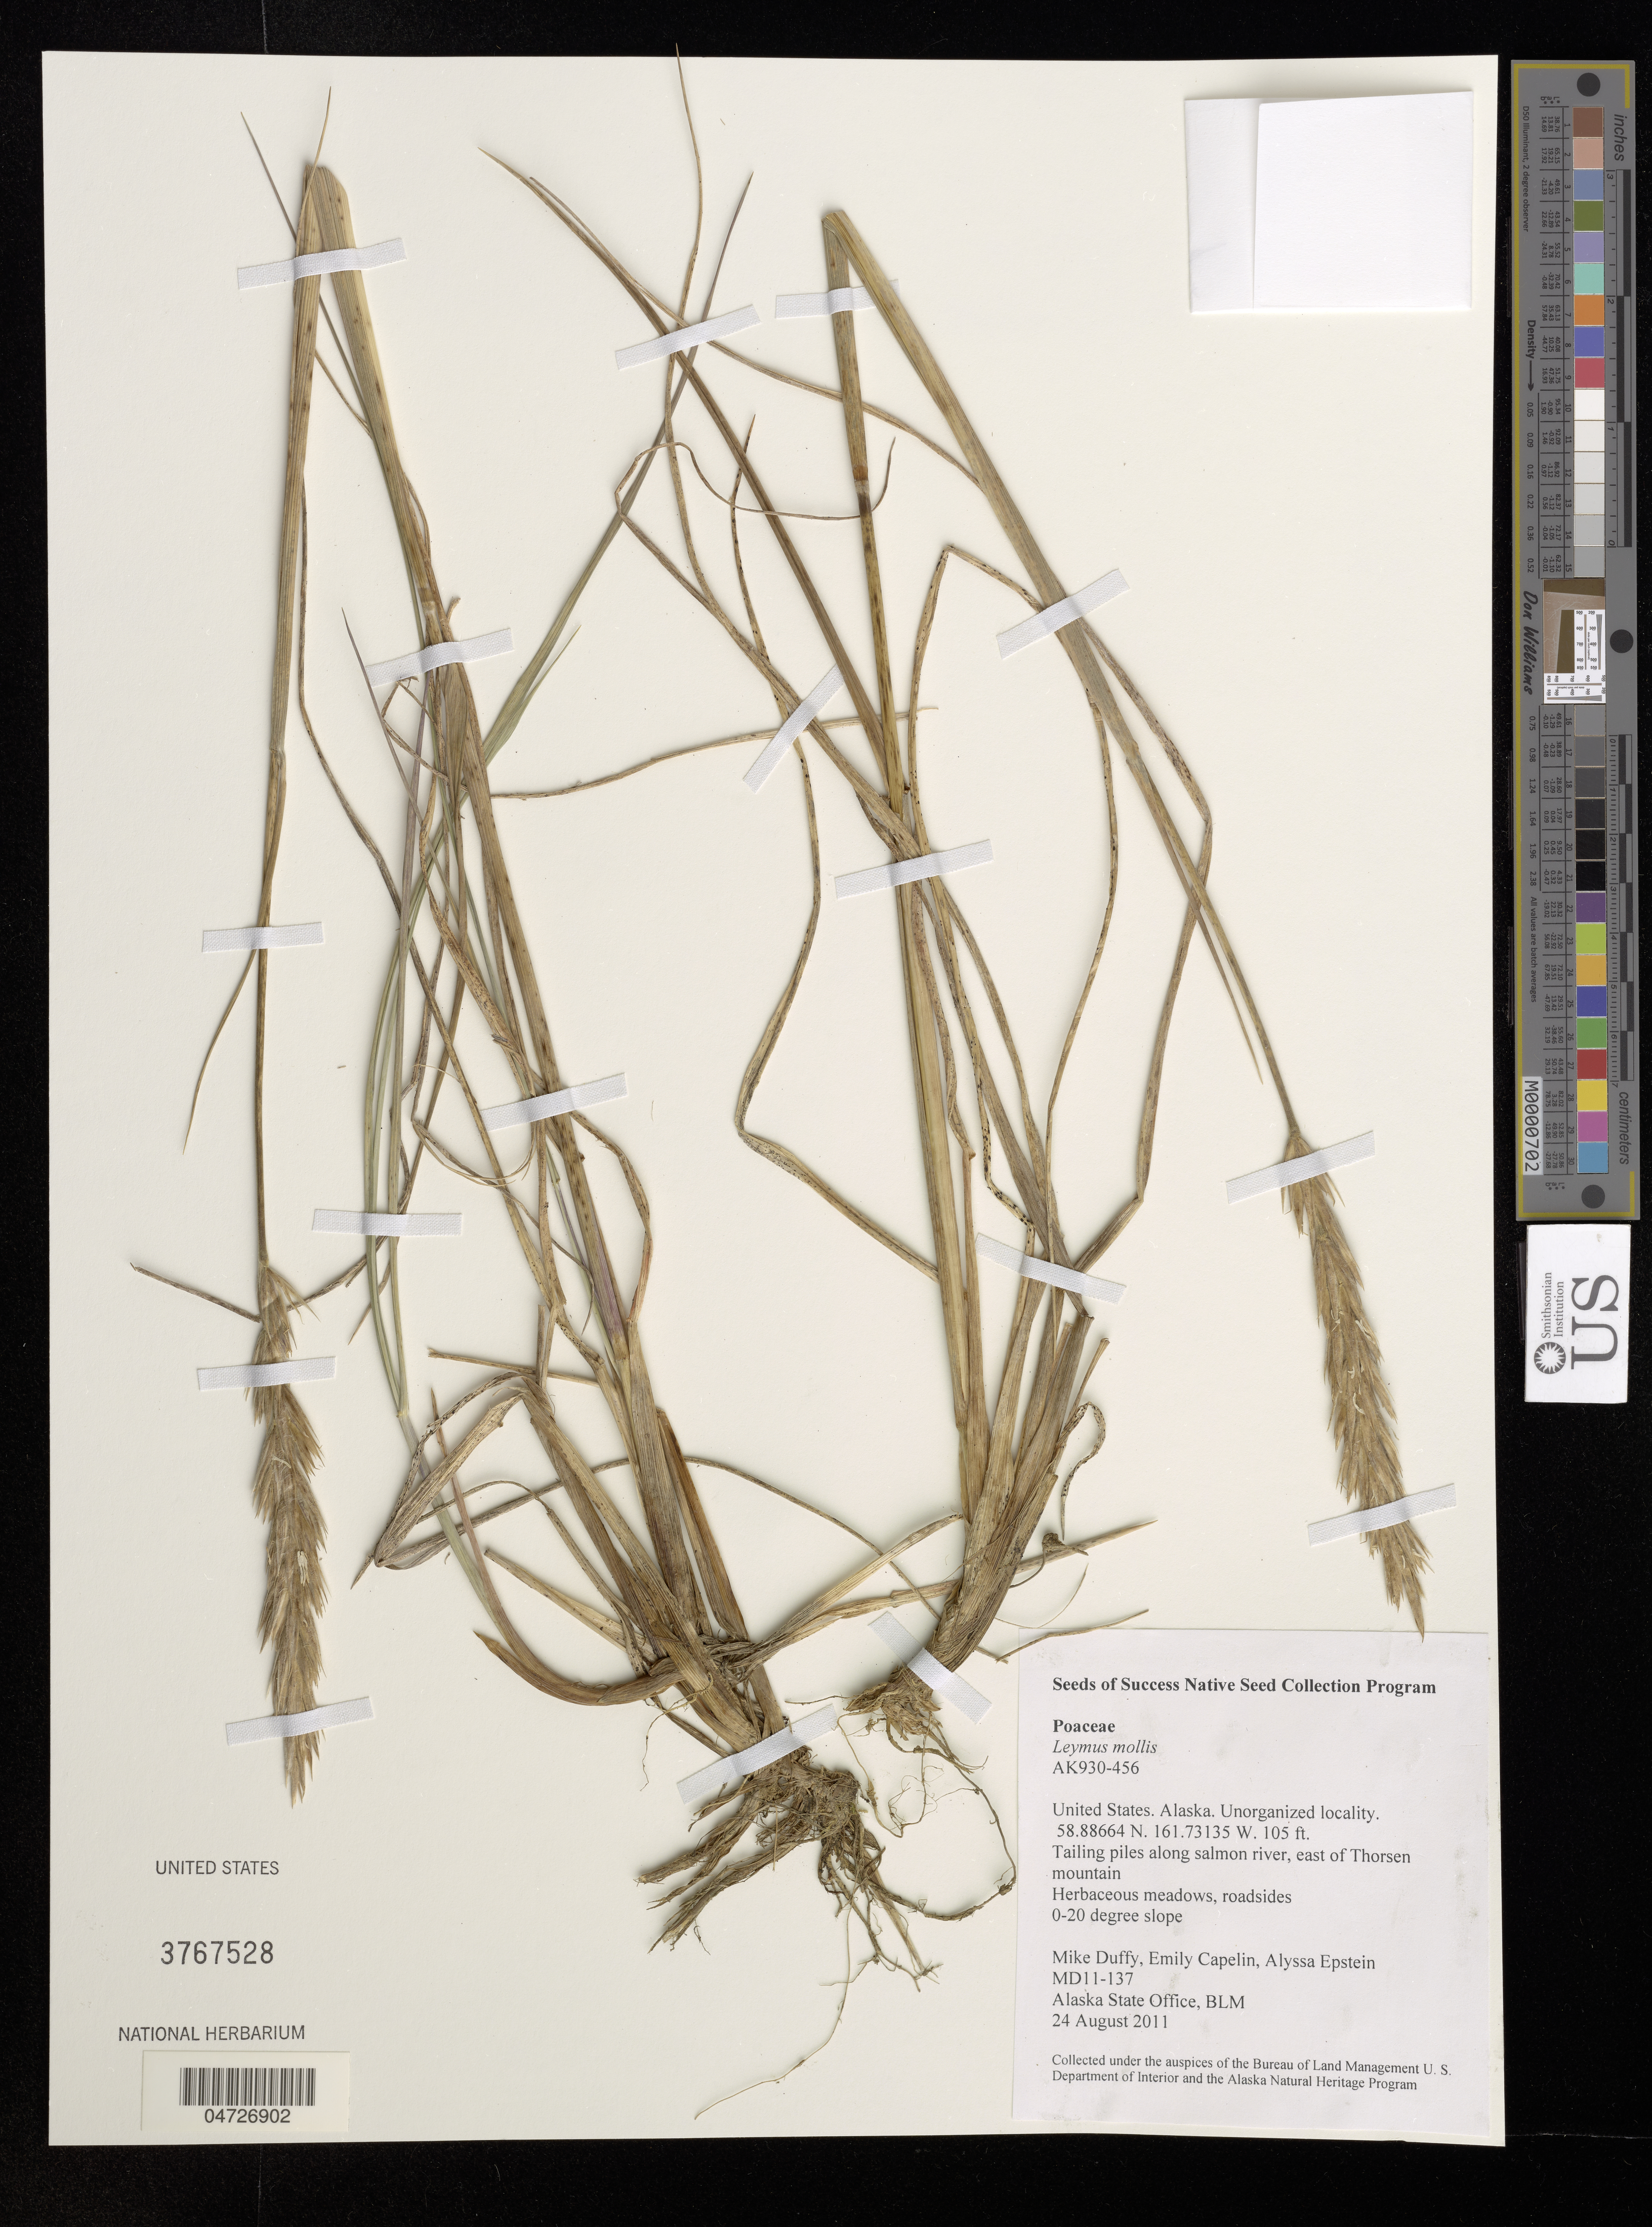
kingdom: Plantae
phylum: Tracheophyta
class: Liliopsida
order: Poales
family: Poaceae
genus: Leymus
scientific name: Leymus mollis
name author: (Trin.) Pilg.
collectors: M. Duffy, E. Capelin & A. Epstein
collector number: MD11-137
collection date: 2011-08-24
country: United States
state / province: Alaska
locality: Unorganized locality. Tailing piles along salmon river, east of Thorsen mountain.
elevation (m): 32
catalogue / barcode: US 3767528